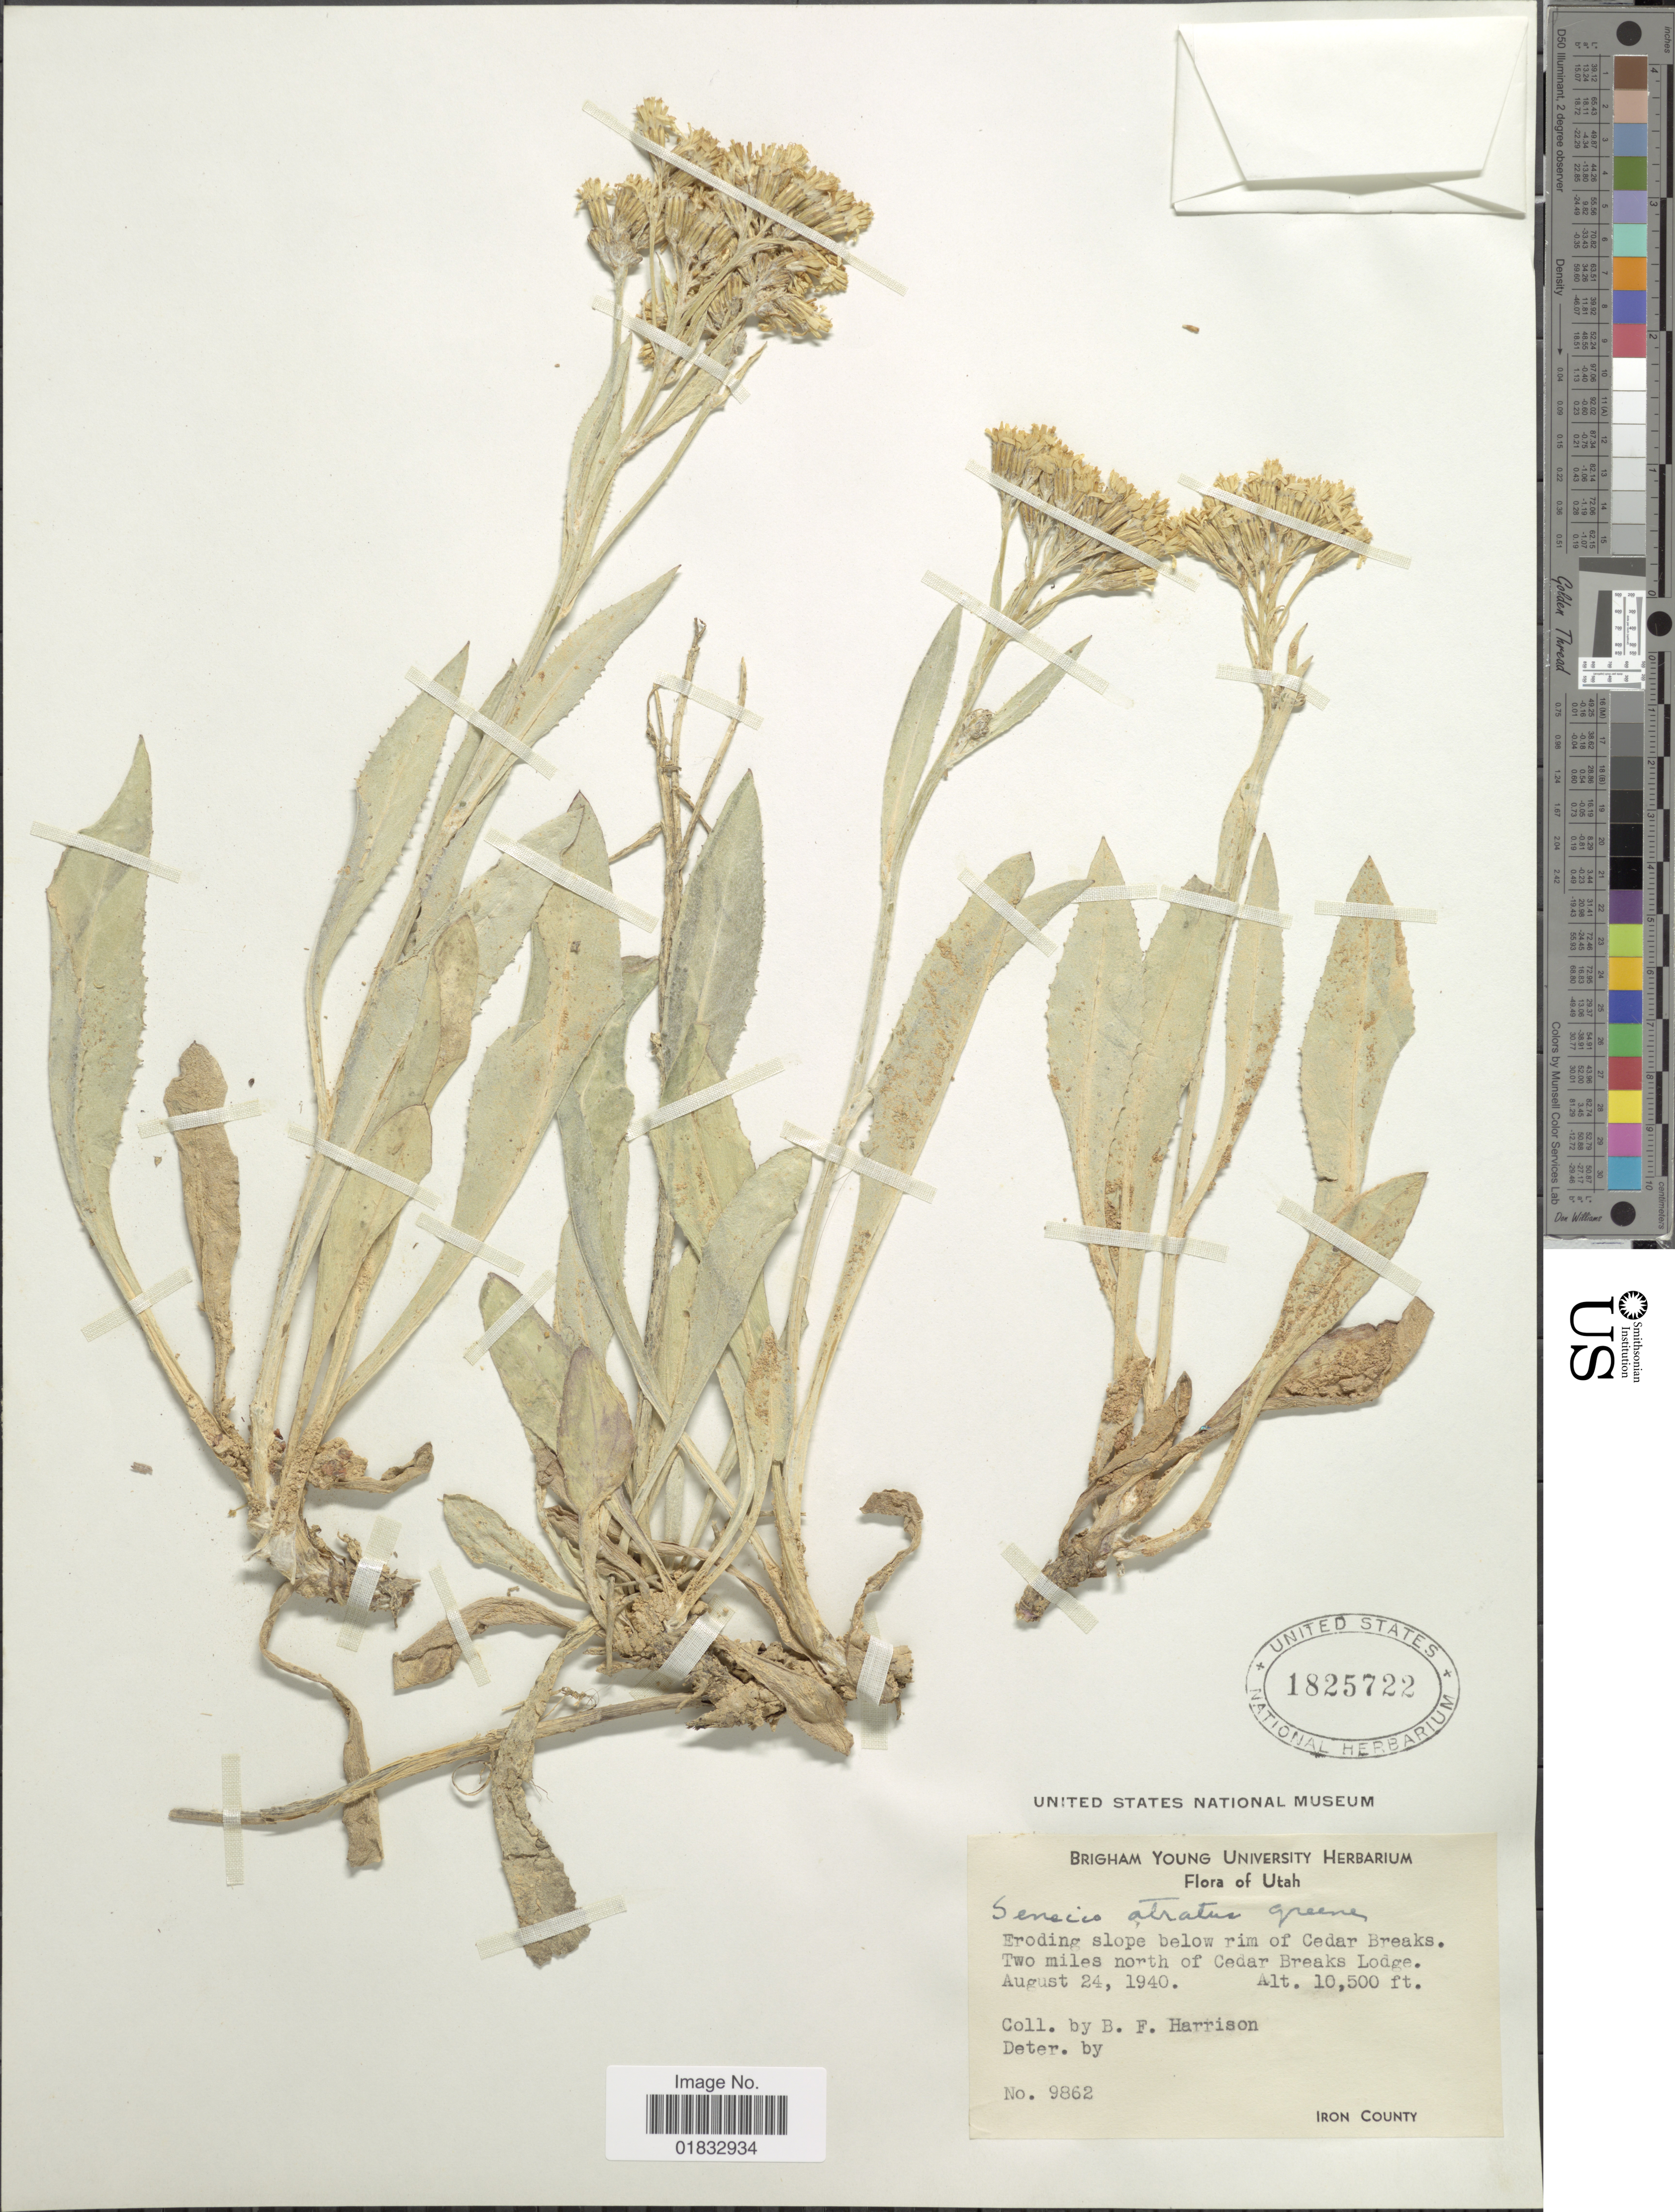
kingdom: Plantae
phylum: Tracheophyta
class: Magnoliopsida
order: Asterales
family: Asteraceae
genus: Senecio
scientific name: Senecio atratus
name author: Greene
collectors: B. F. Harrison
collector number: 9862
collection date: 1940-08-24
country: United States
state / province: Utah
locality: Eroding slope below rim of Cedar Breaks. Two miles north of Cedar Breaks Lodge, Iron County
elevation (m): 3200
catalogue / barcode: US 1825722